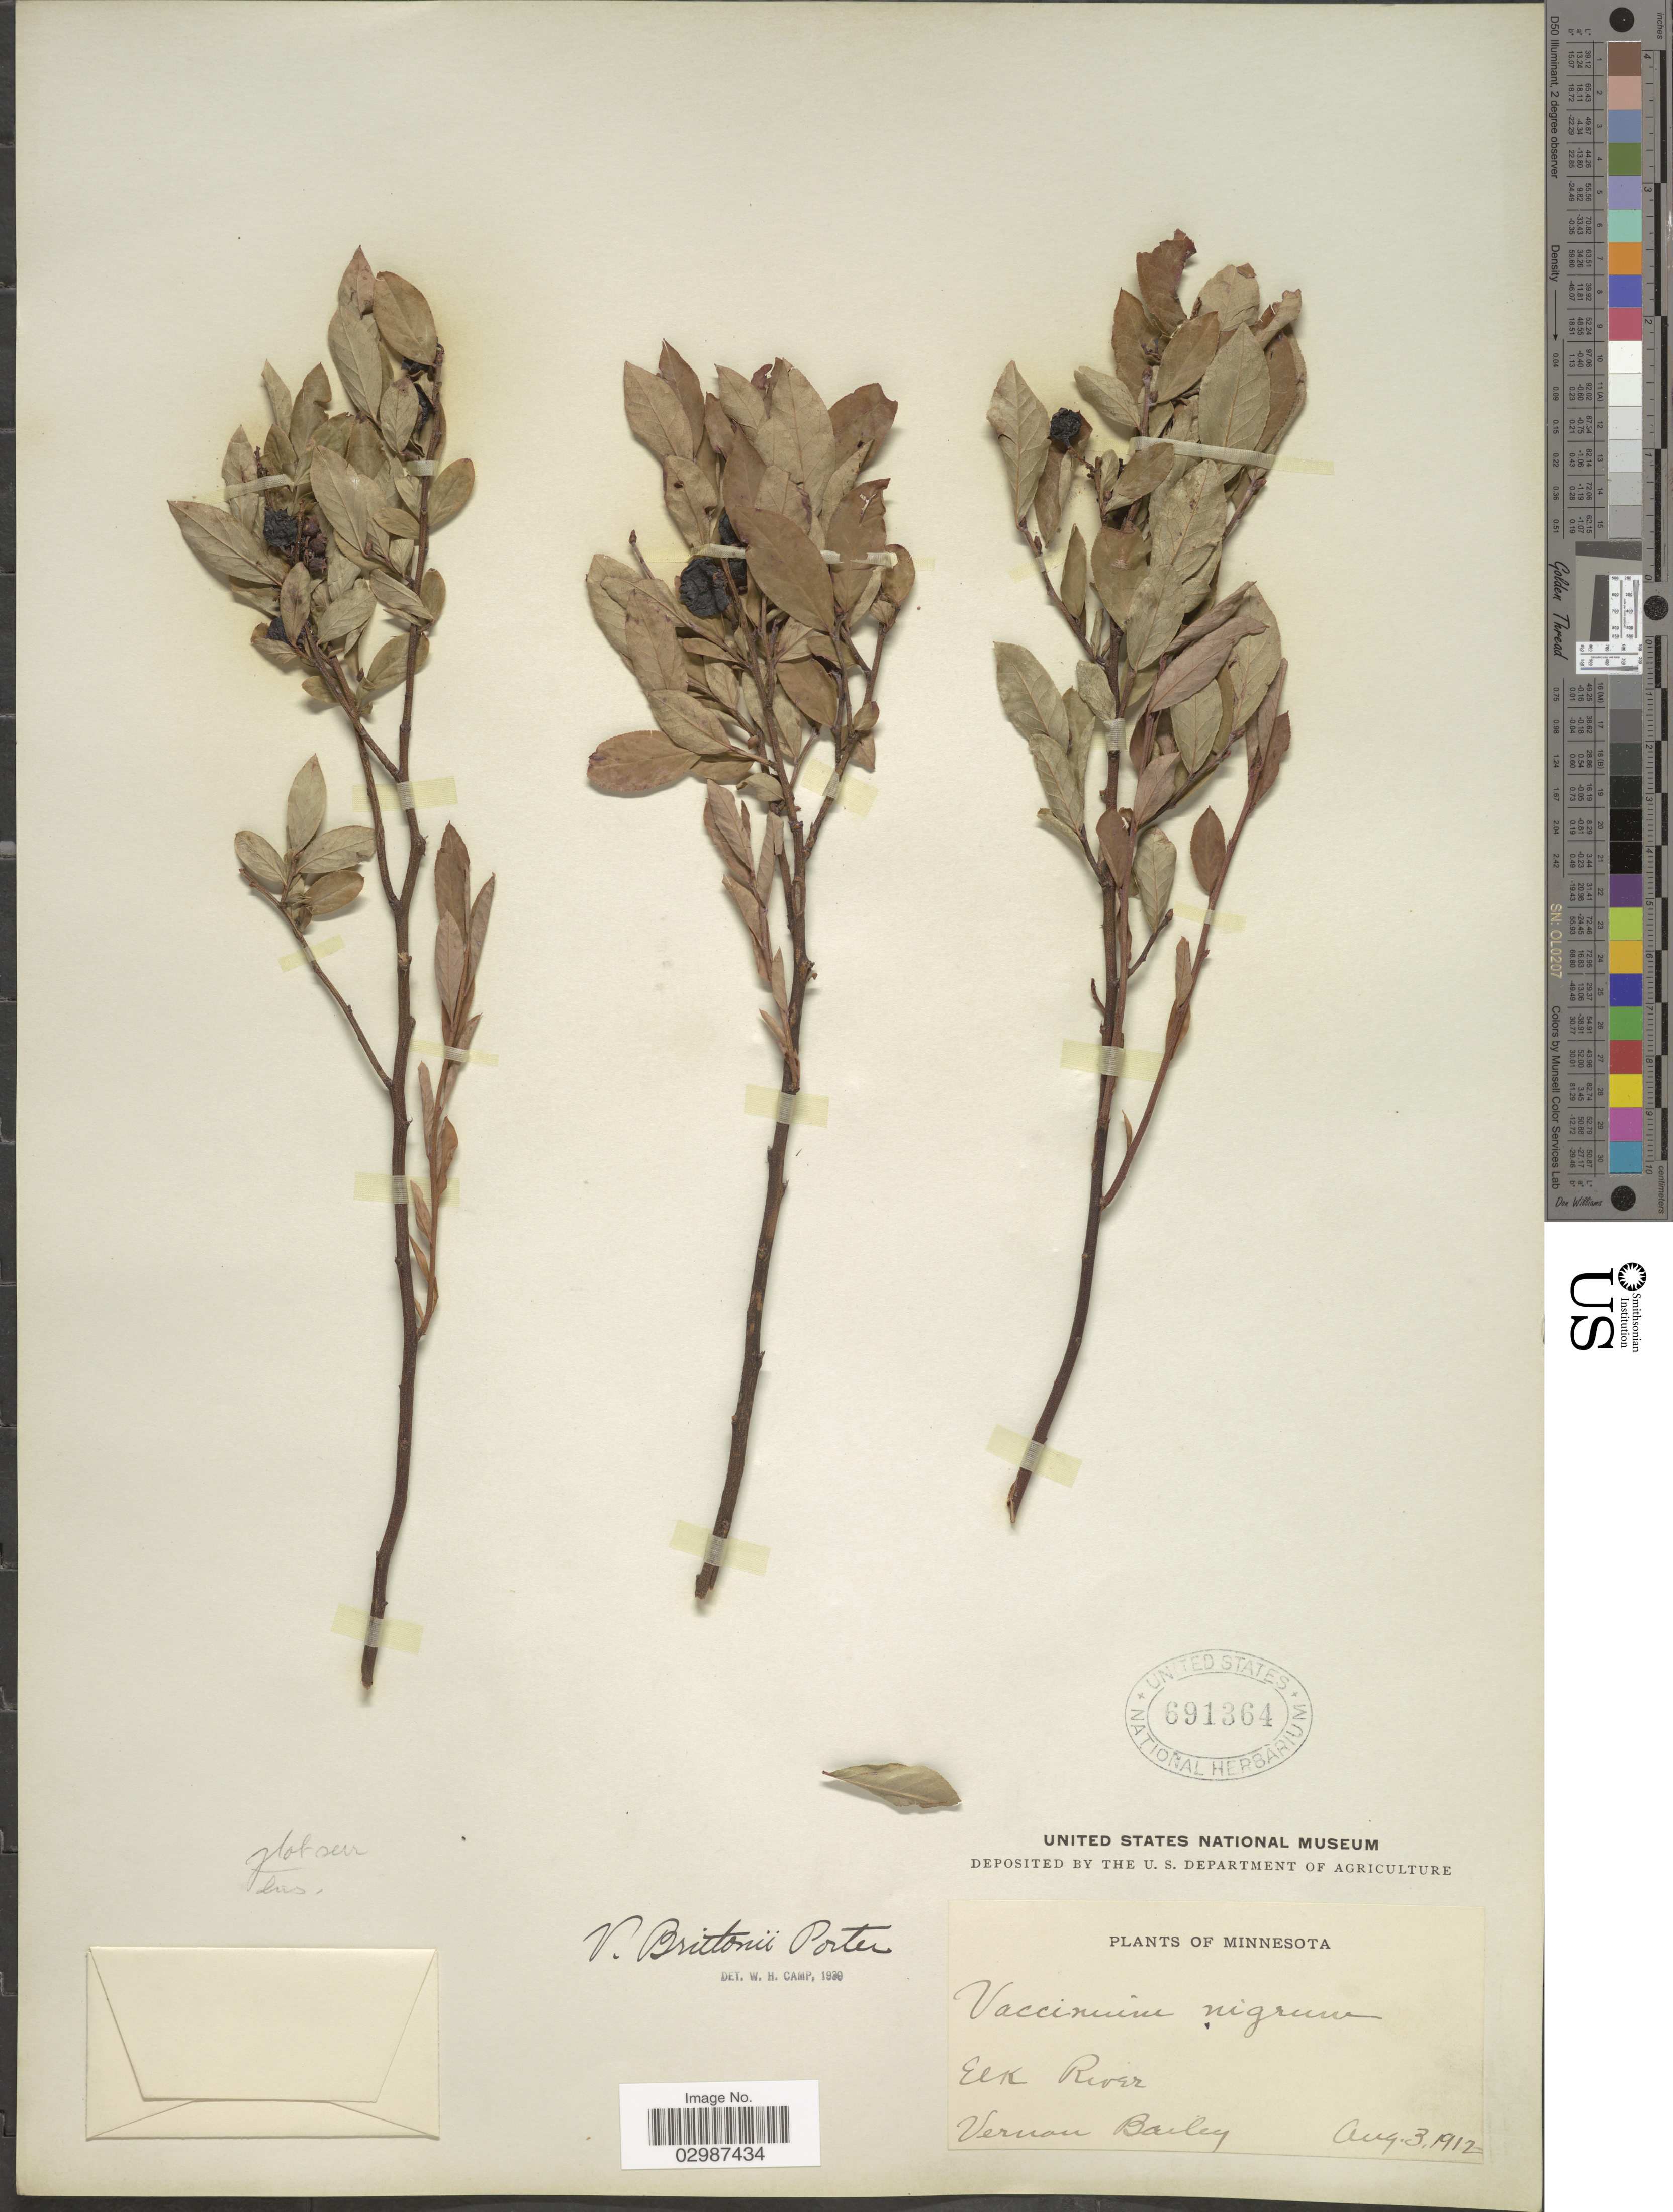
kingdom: Plantae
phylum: Tracheophyta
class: Magnoliopsida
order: Ericales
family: Ericaceae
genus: Vaccinium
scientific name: Vaccinium brittonii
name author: Porter ex E.P. Bicknell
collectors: V. O. Bailey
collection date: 1912-08-03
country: United States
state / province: Minnesota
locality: Elk River.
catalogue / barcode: US 691364